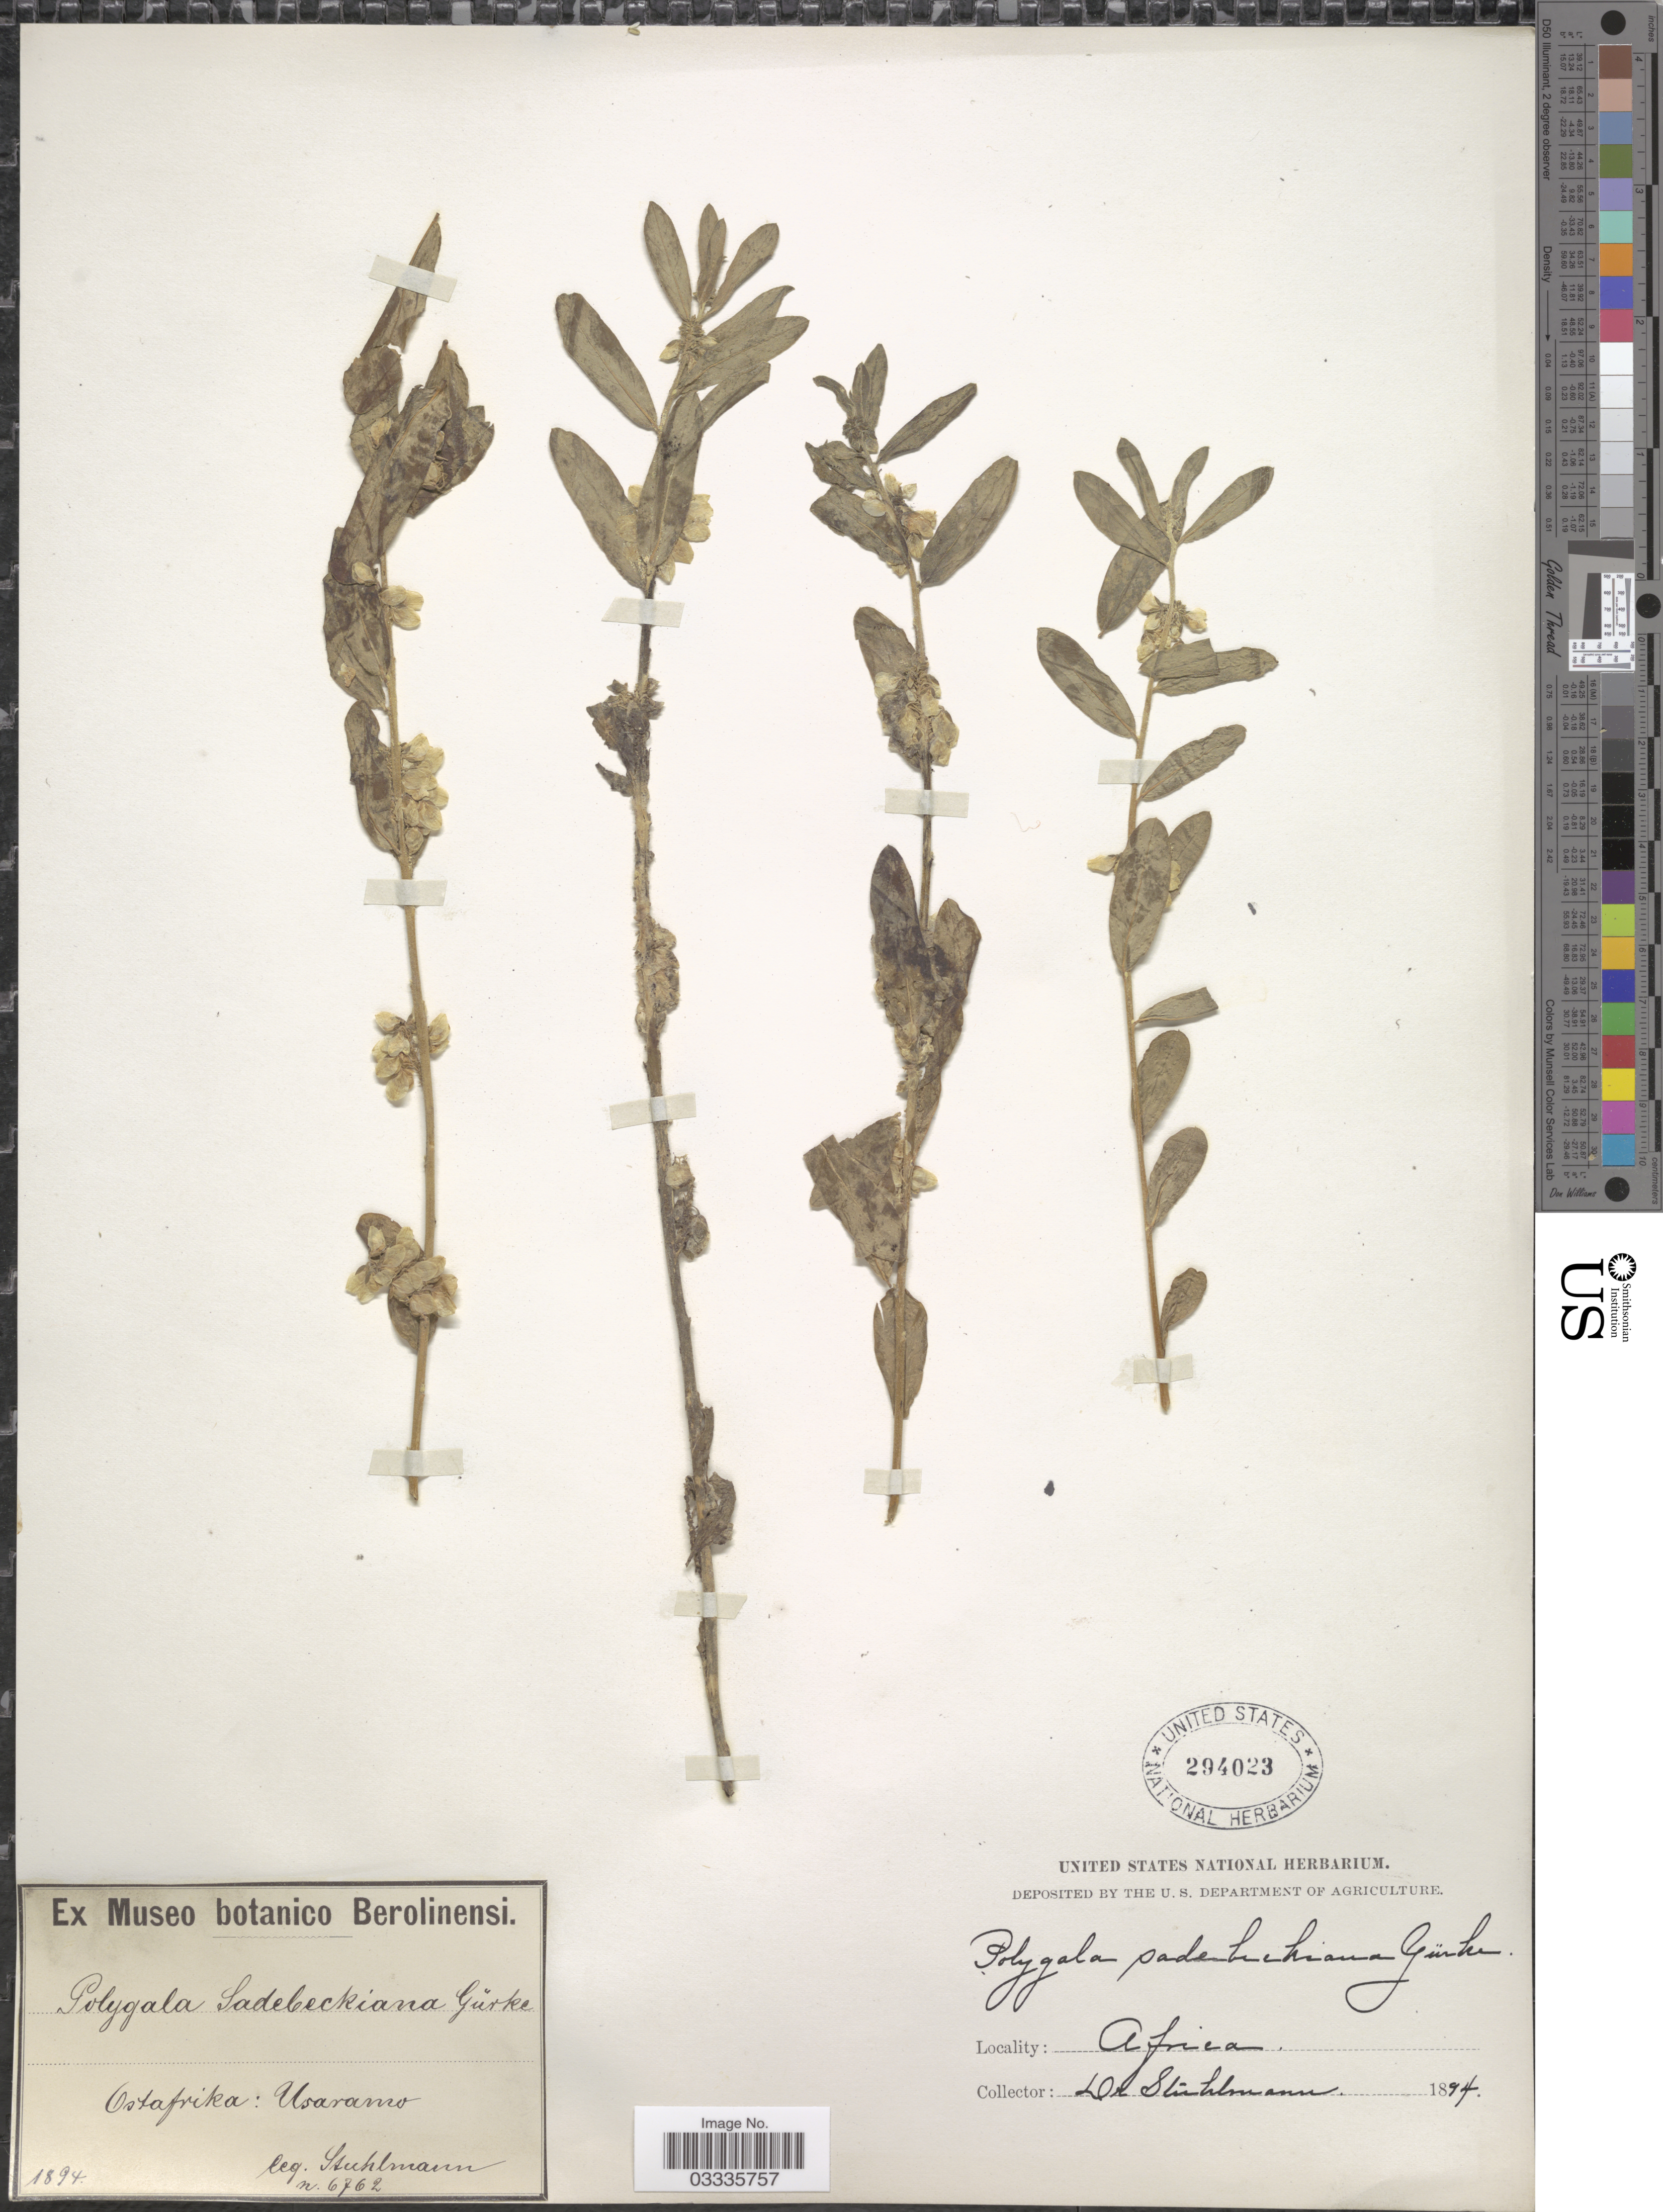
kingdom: Plantae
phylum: Tracheophyta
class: Magnoliopsida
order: Fabales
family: Polygalaceae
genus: Polygala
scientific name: Polygala sadebeckaina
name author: Gürke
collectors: -. Stuhlmann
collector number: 6762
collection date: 1894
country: Tanzania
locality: Ostafrica: Usaramo. Africa.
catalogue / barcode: US 294023